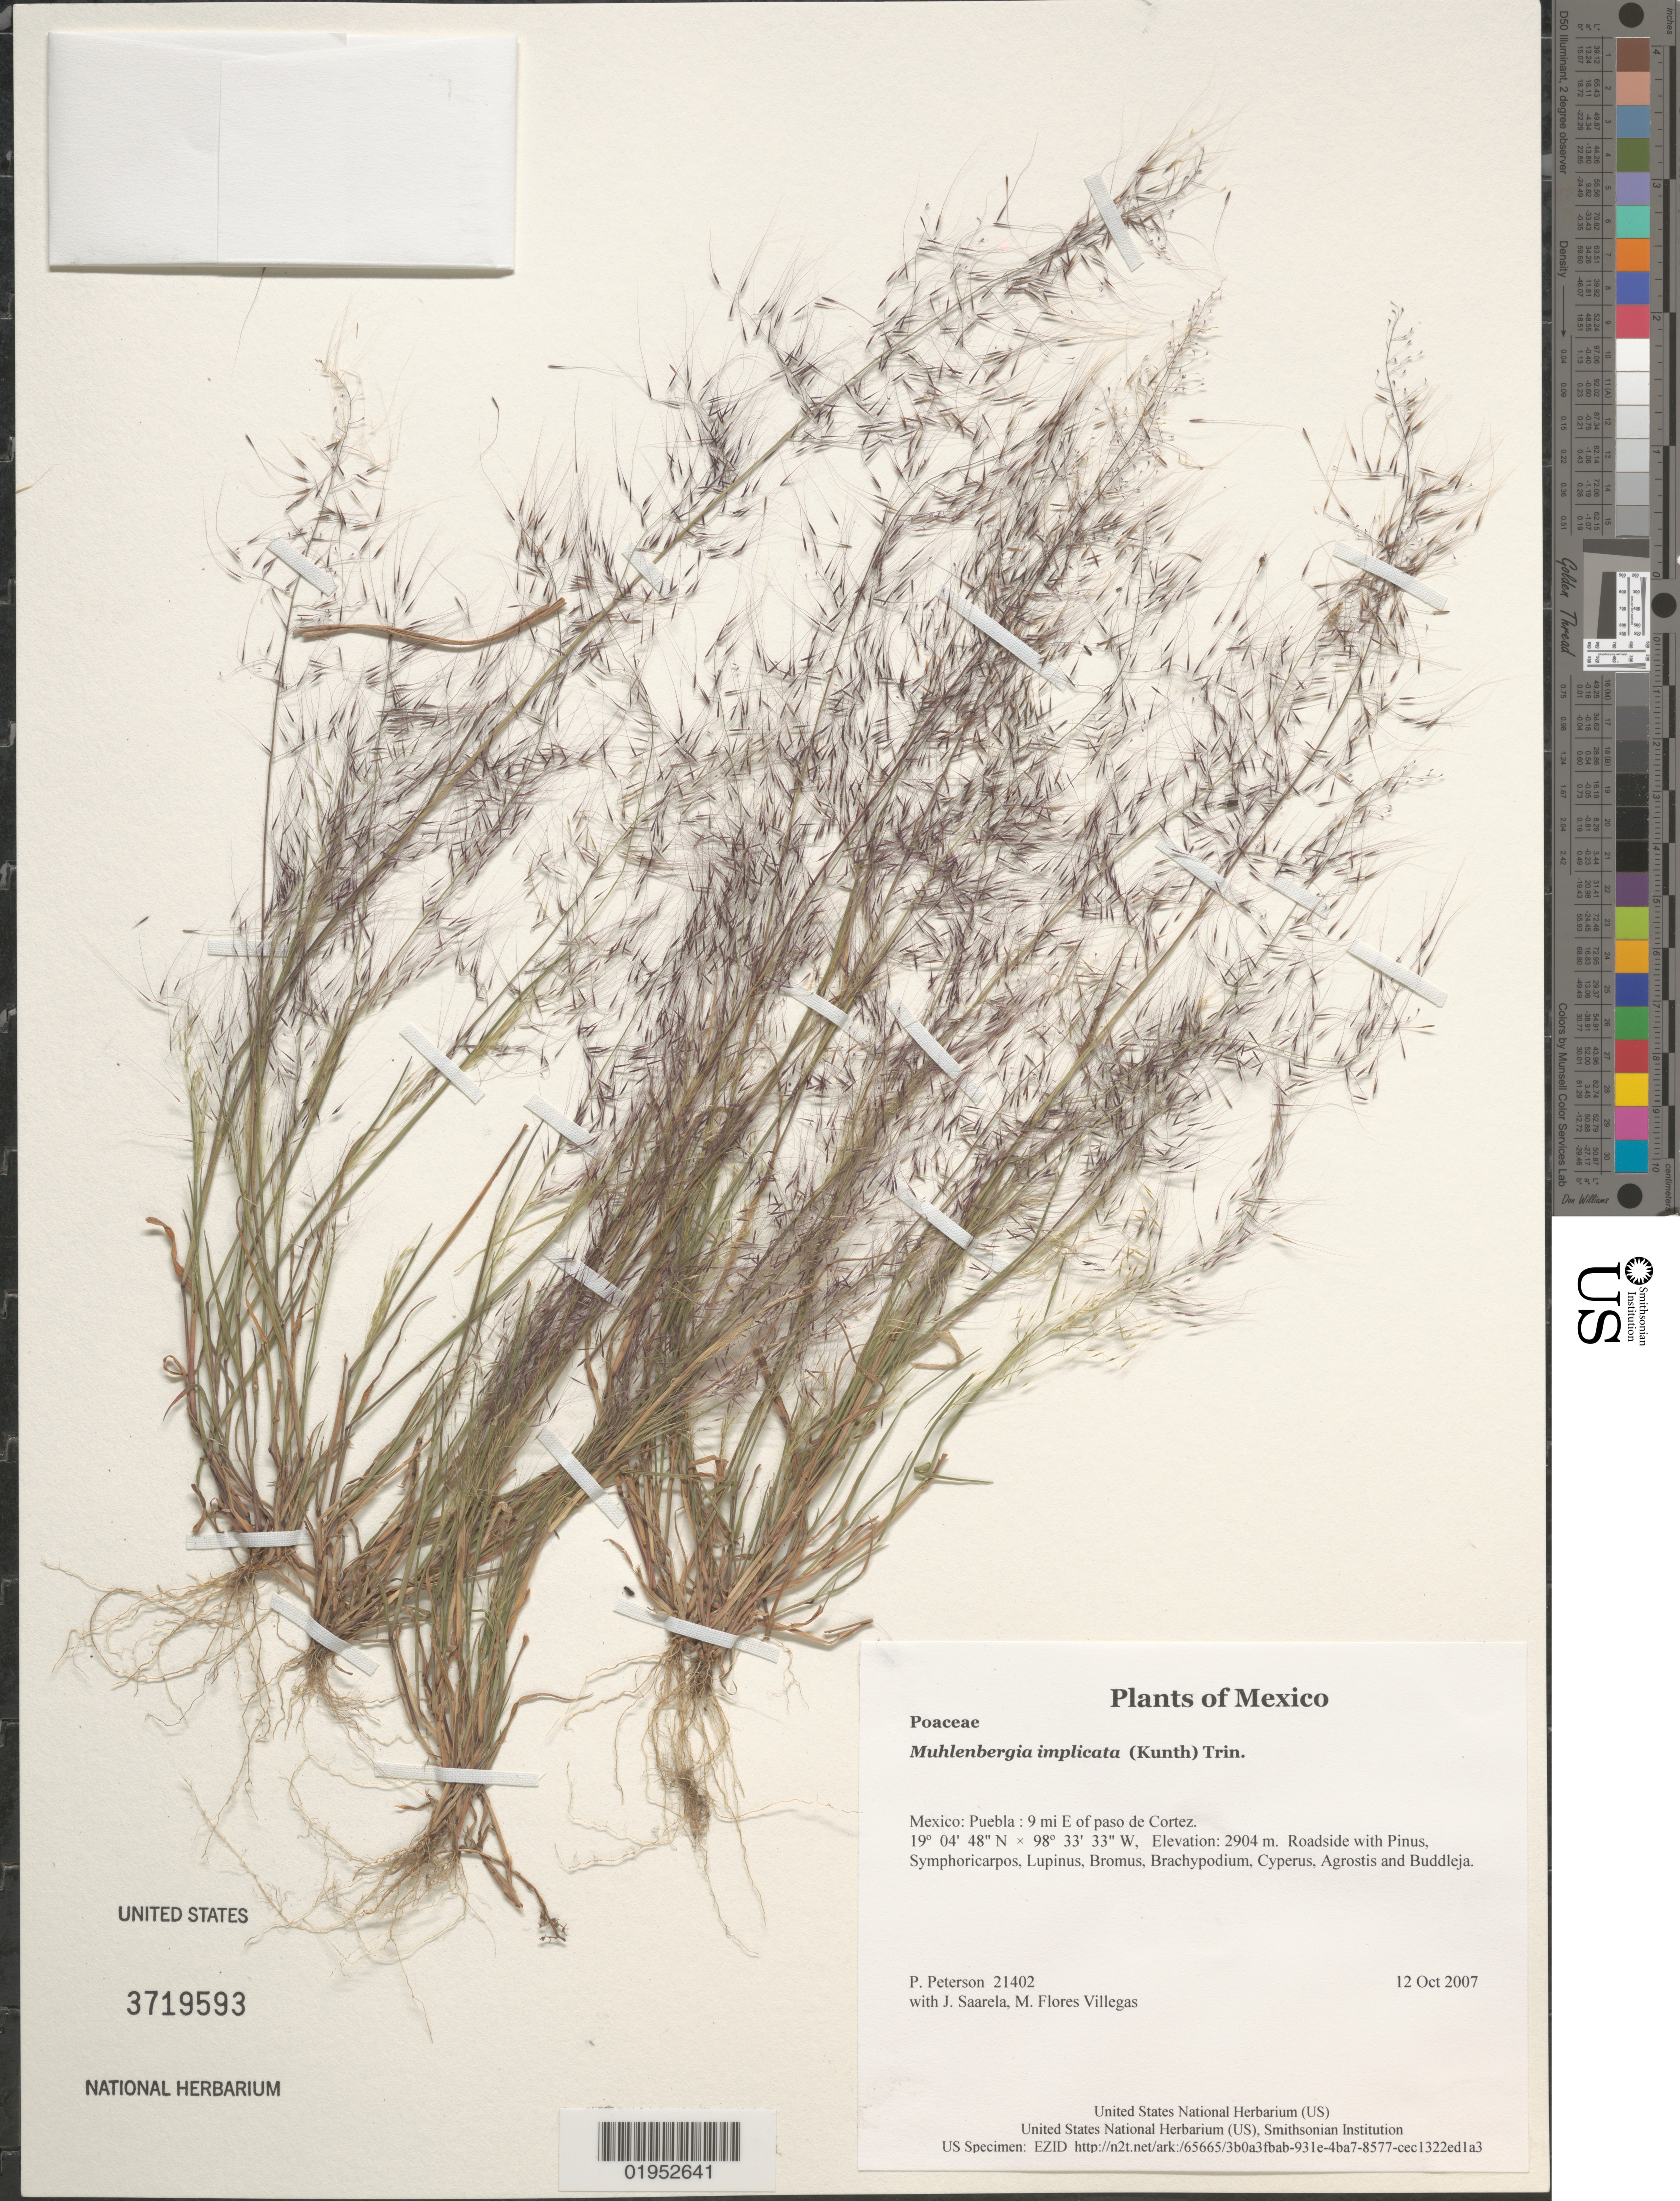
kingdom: Plantae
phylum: Tracheophyta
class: Liliopsida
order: Poales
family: Poaceae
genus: Muhlenbergia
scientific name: Muhlenbergia implicata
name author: (Kunth) Trin.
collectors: P. M. Peterson, J. Saarela & M. Flores Villegas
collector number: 21402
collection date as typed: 12 Oct 2007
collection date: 2007-10-12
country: Mexico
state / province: Puebla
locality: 9 mi E of paso de Cortez.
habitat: Roadside with Pinus, Symphoricarpos, Lupinus, Bromus, Brachypodium, Cyperus, Agrostis and Buddleja.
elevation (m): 2904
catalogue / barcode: US 3719593